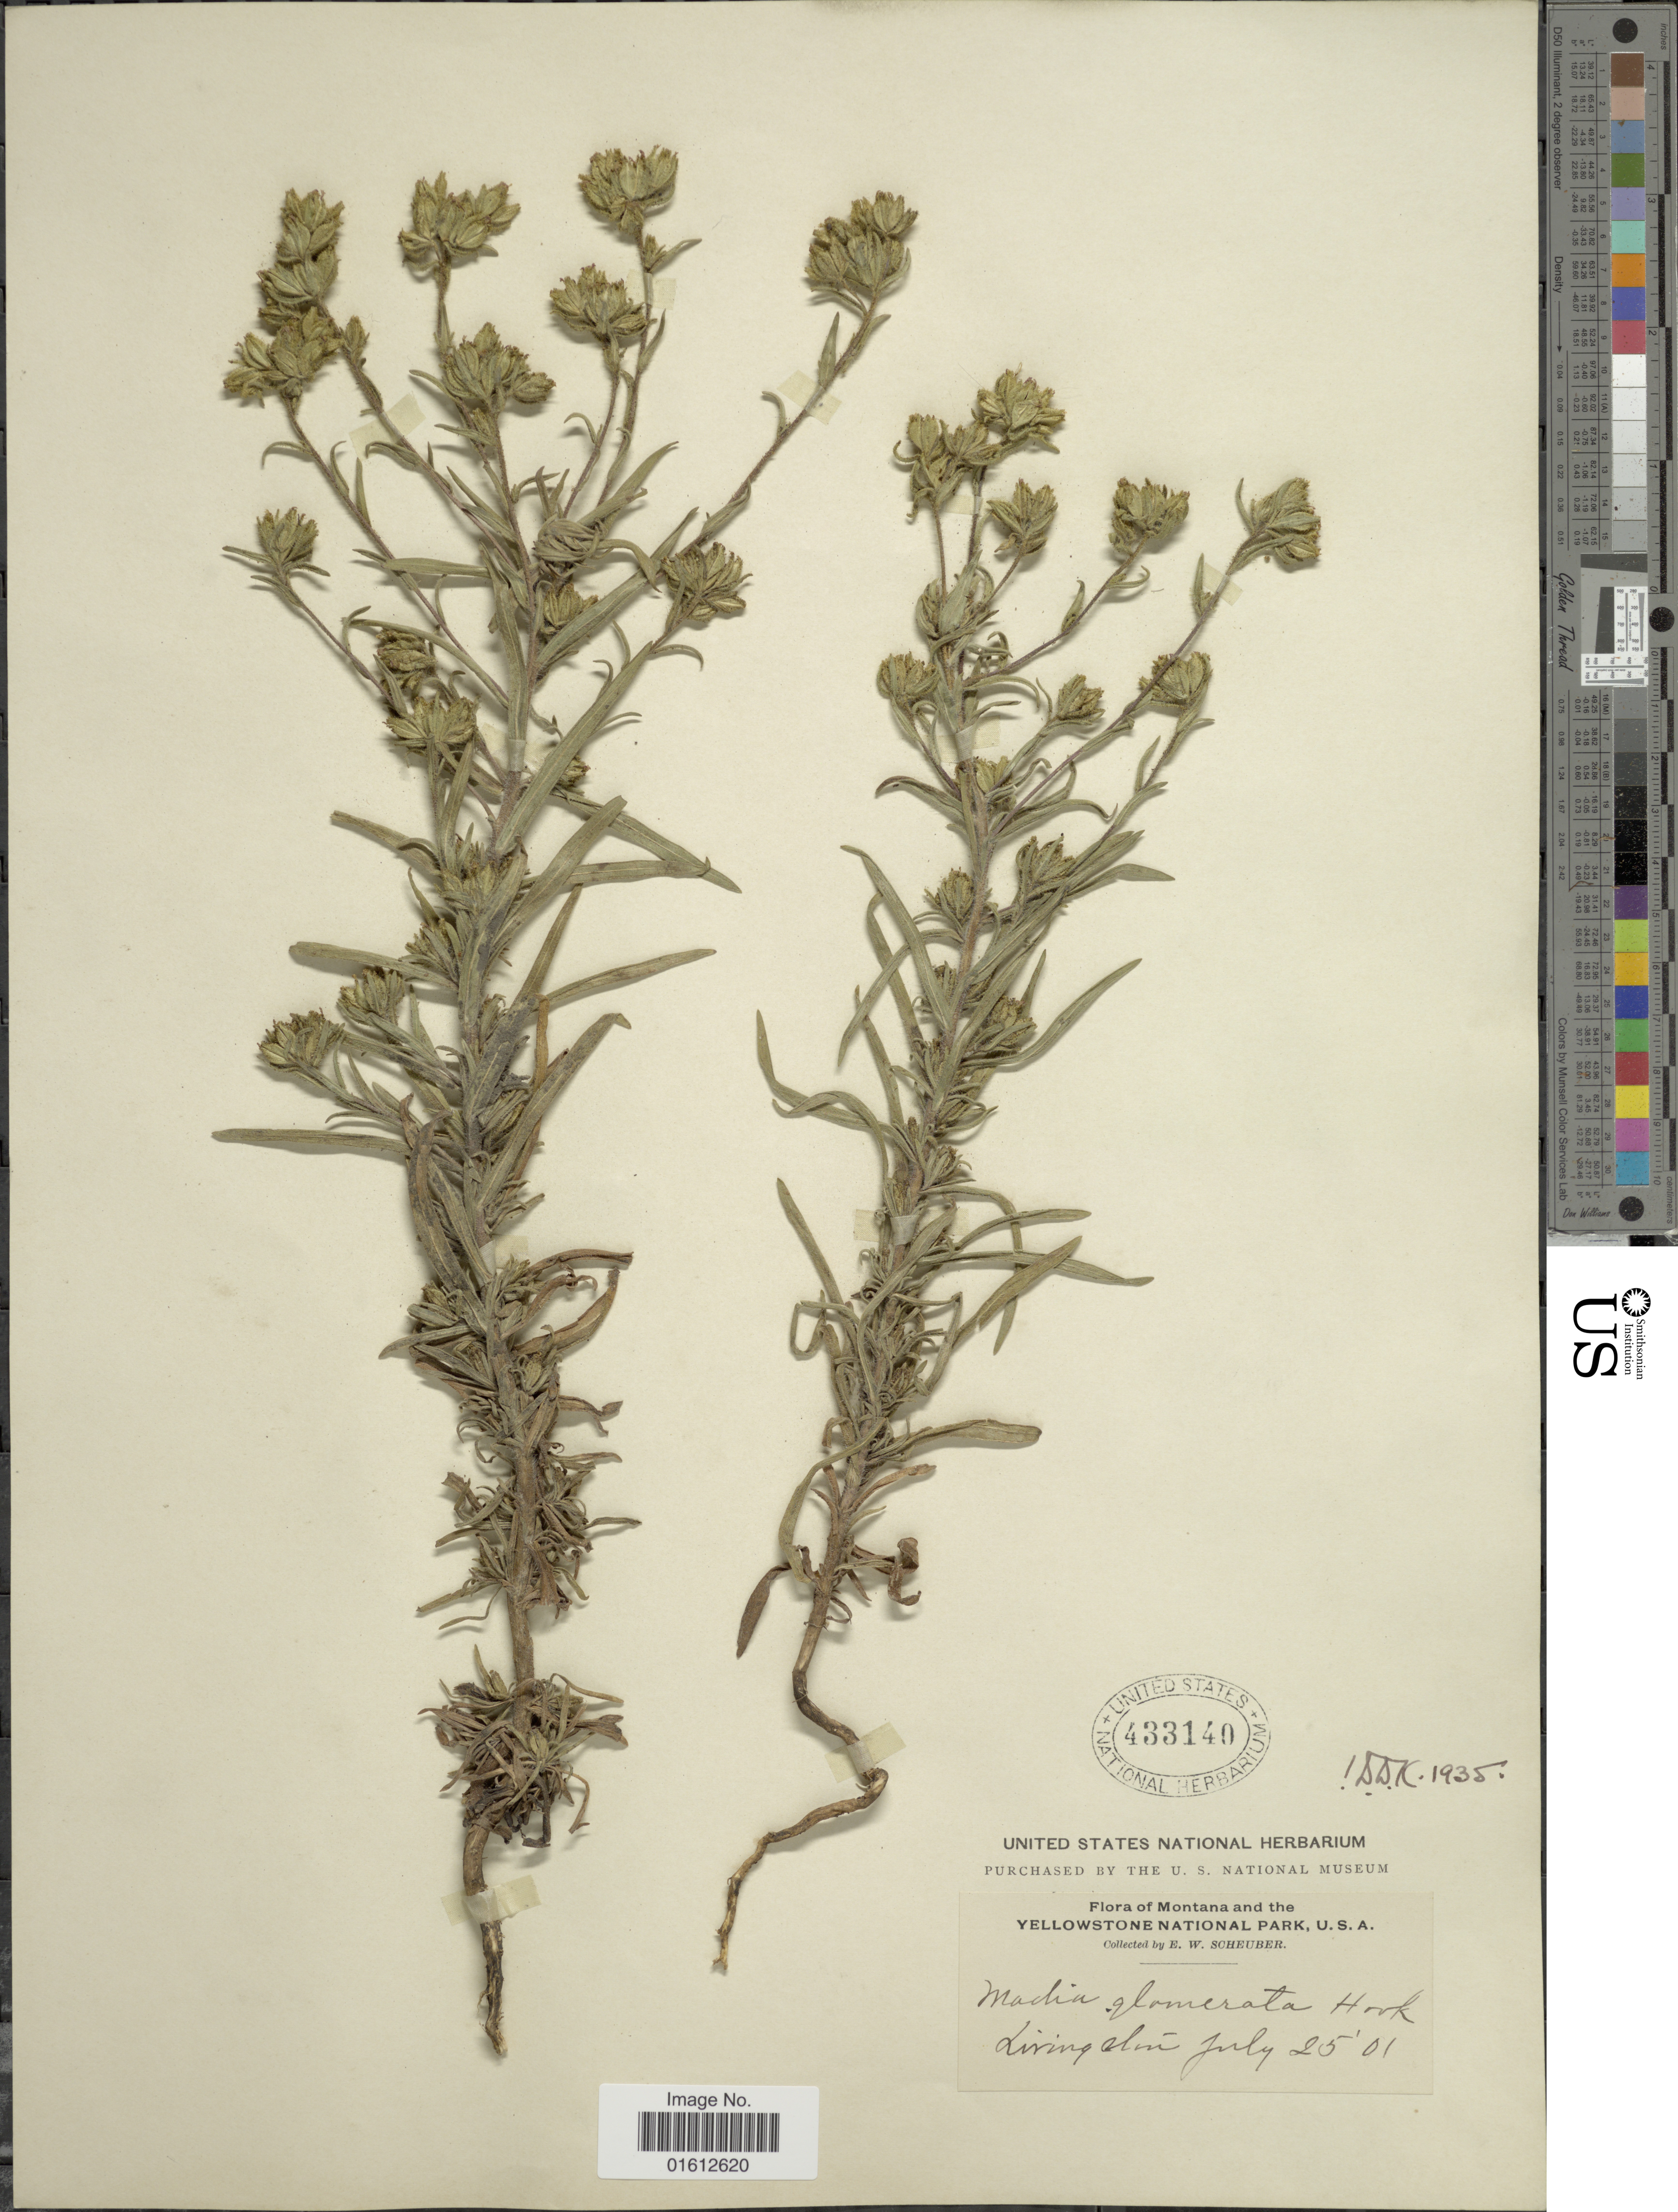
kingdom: Plantae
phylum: Tracheophyta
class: Magnoliopsida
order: Asterales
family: Asteraceae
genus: Madia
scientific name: Madia glomerata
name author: Hook.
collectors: E. Scheuber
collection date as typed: Transcribed d/m/y: 25/7/1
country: United States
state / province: Montana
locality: Montana and the Yellowstone National park. Livingston.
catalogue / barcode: US 433140